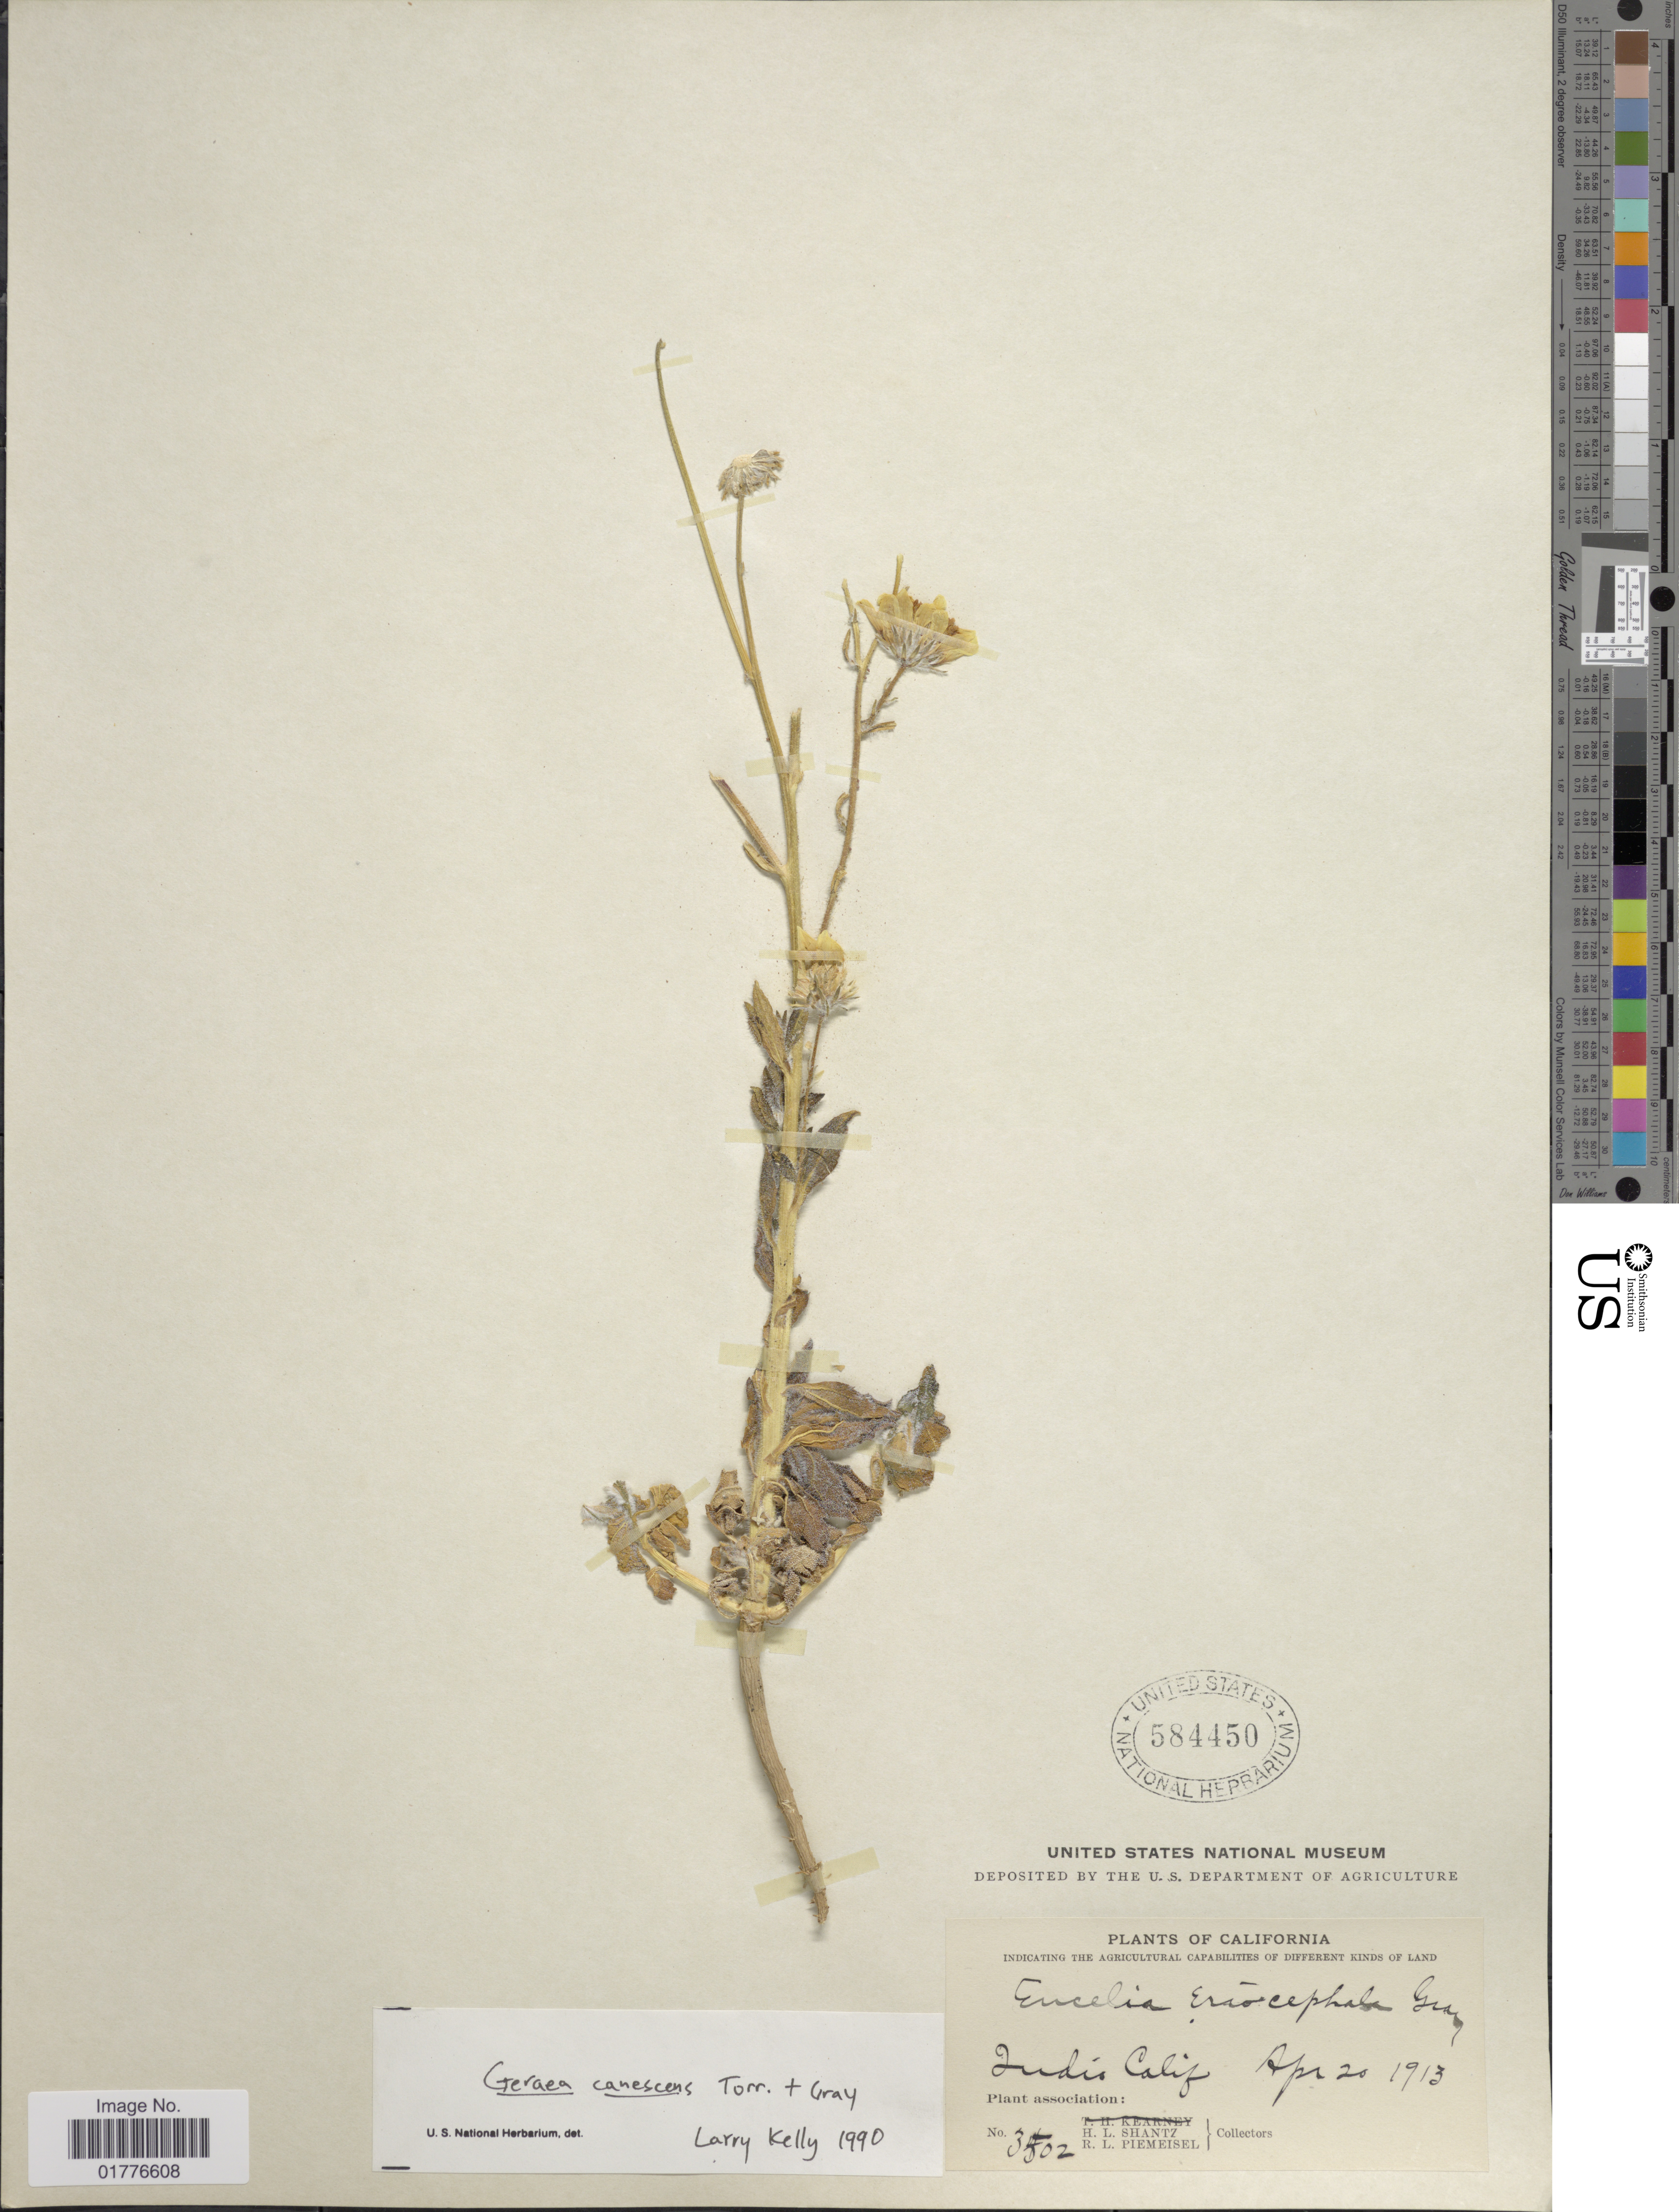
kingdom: Plantae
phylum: Tracheophyta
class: Magnoliopsida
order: Asterales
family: Asteraceae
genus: Geraea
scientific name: Geraea canescens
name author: Torr. & A. Gray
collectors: H. Shantz & R. L. Piemeisel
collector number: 3502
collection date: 1913-04-20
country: United States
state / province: California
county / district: Riverside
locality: Indio Colif [unsure placement]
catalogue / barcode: US 584450